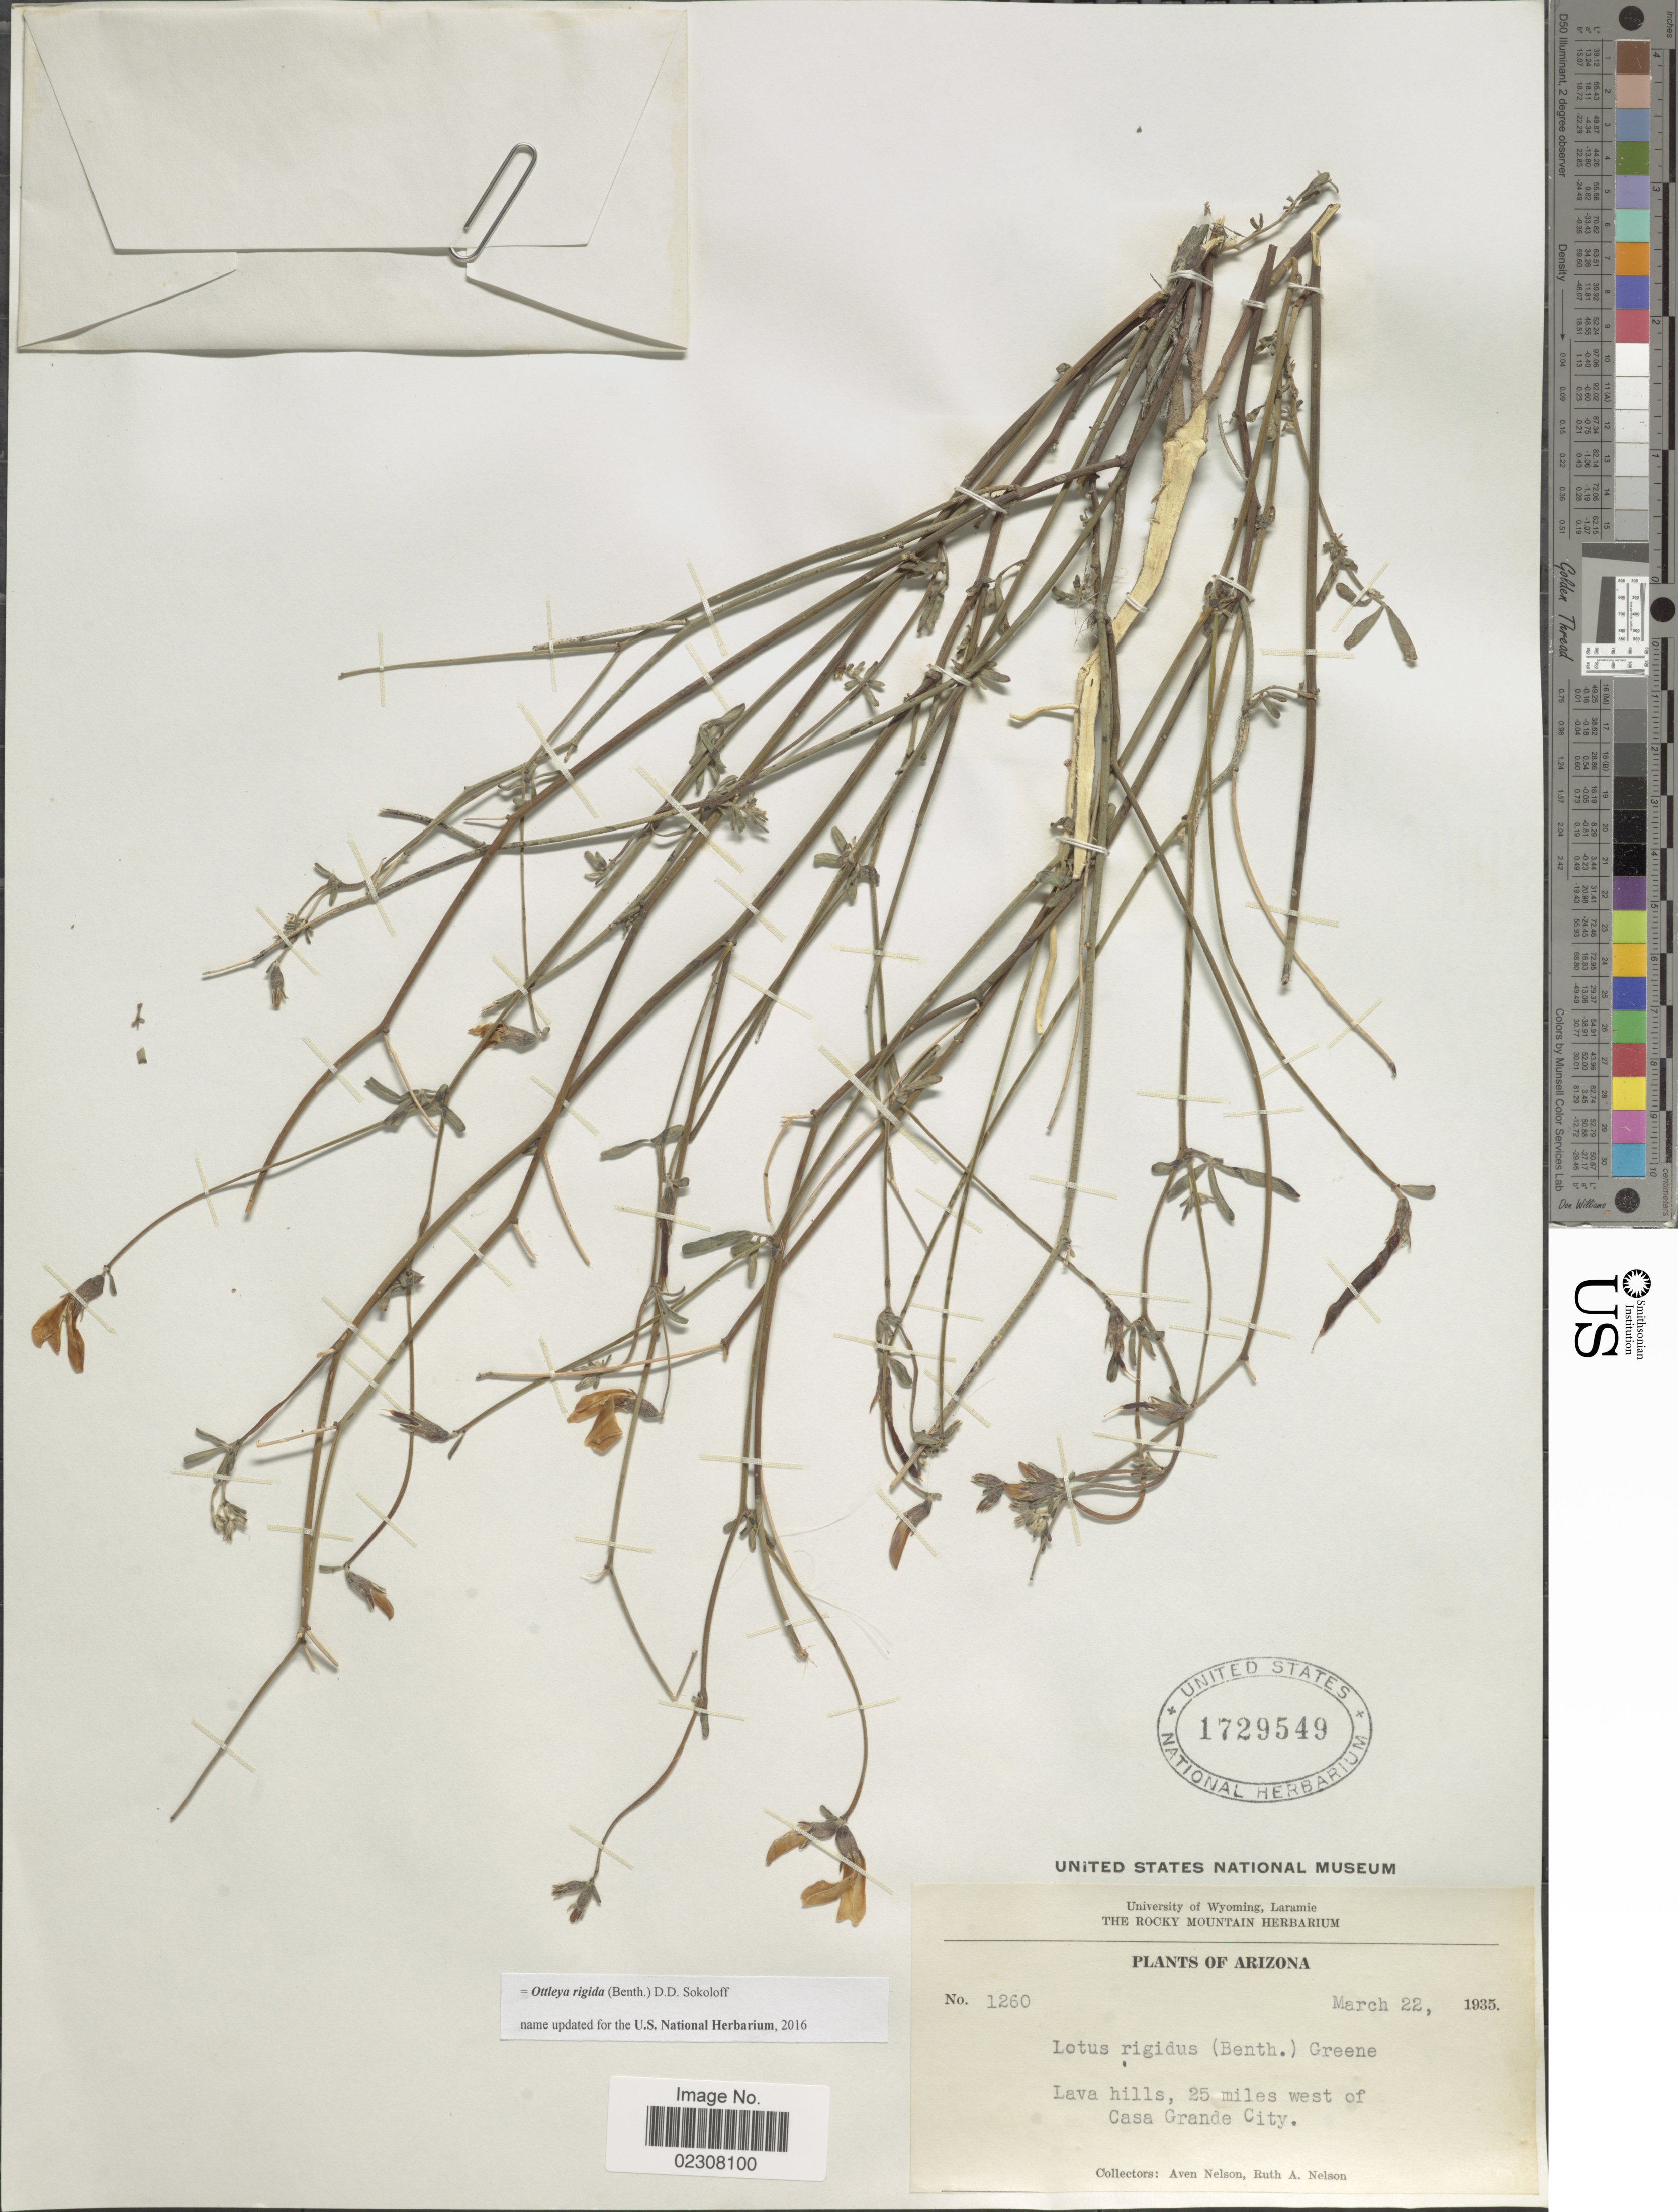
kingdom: Plantae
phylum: Tracheophyta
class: Magnoliopsida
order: Fabales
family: Fabaceae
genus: Ottleya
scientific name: Ottleya rigida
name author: (Benth.) D.D. Sokoloff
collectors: A. Nelson & R. A. Nelson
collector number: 1260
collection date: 1935-03-22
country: United States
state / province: Arizona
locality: Lava hills, 25 miles west of Casa Grande City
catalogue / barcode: US 1729549